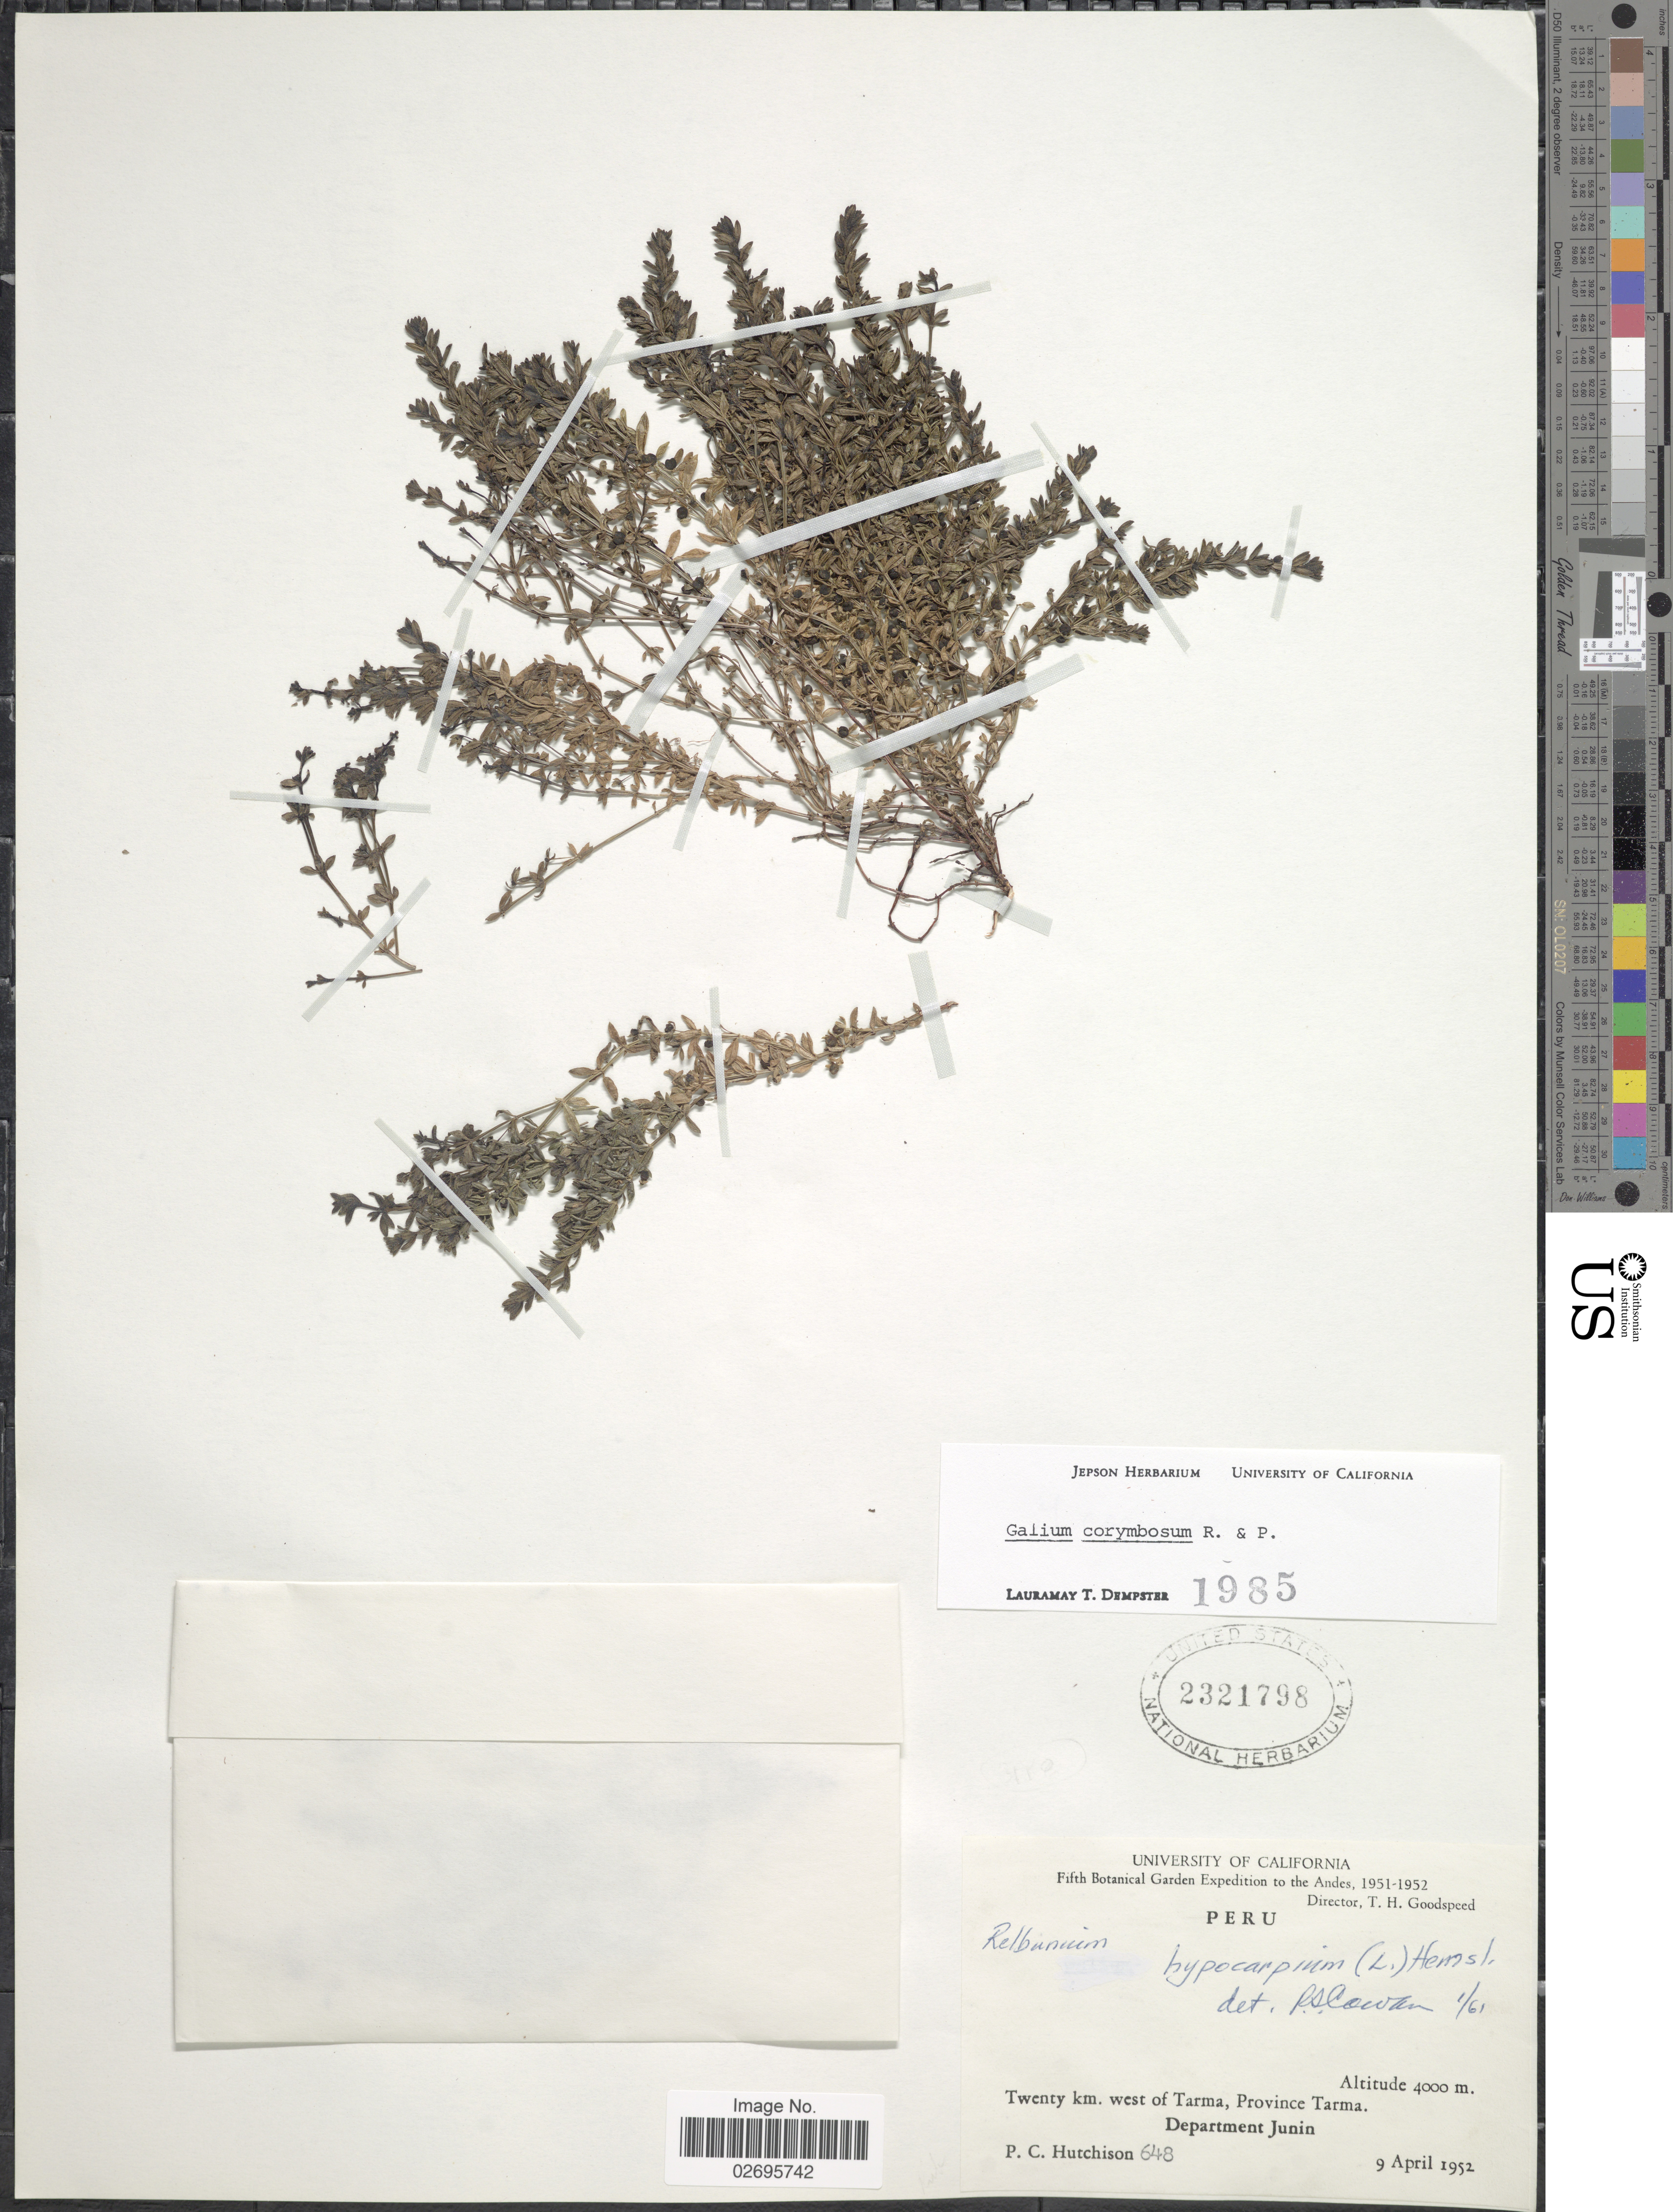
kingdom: Plantae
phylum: Tracheophyta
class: Magnoliopsida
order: Gentianales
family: Rubiaceae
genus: Galium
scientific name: Galium corymbosum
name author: Ruiz & Pav.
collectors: P. C. Hutchison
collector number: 648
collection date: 1952-04-09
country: Peru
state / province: Junín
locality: Twenty Km. west of Tarma, Province Tarma, Department Junin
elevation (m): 4000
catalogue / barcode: US 2321798